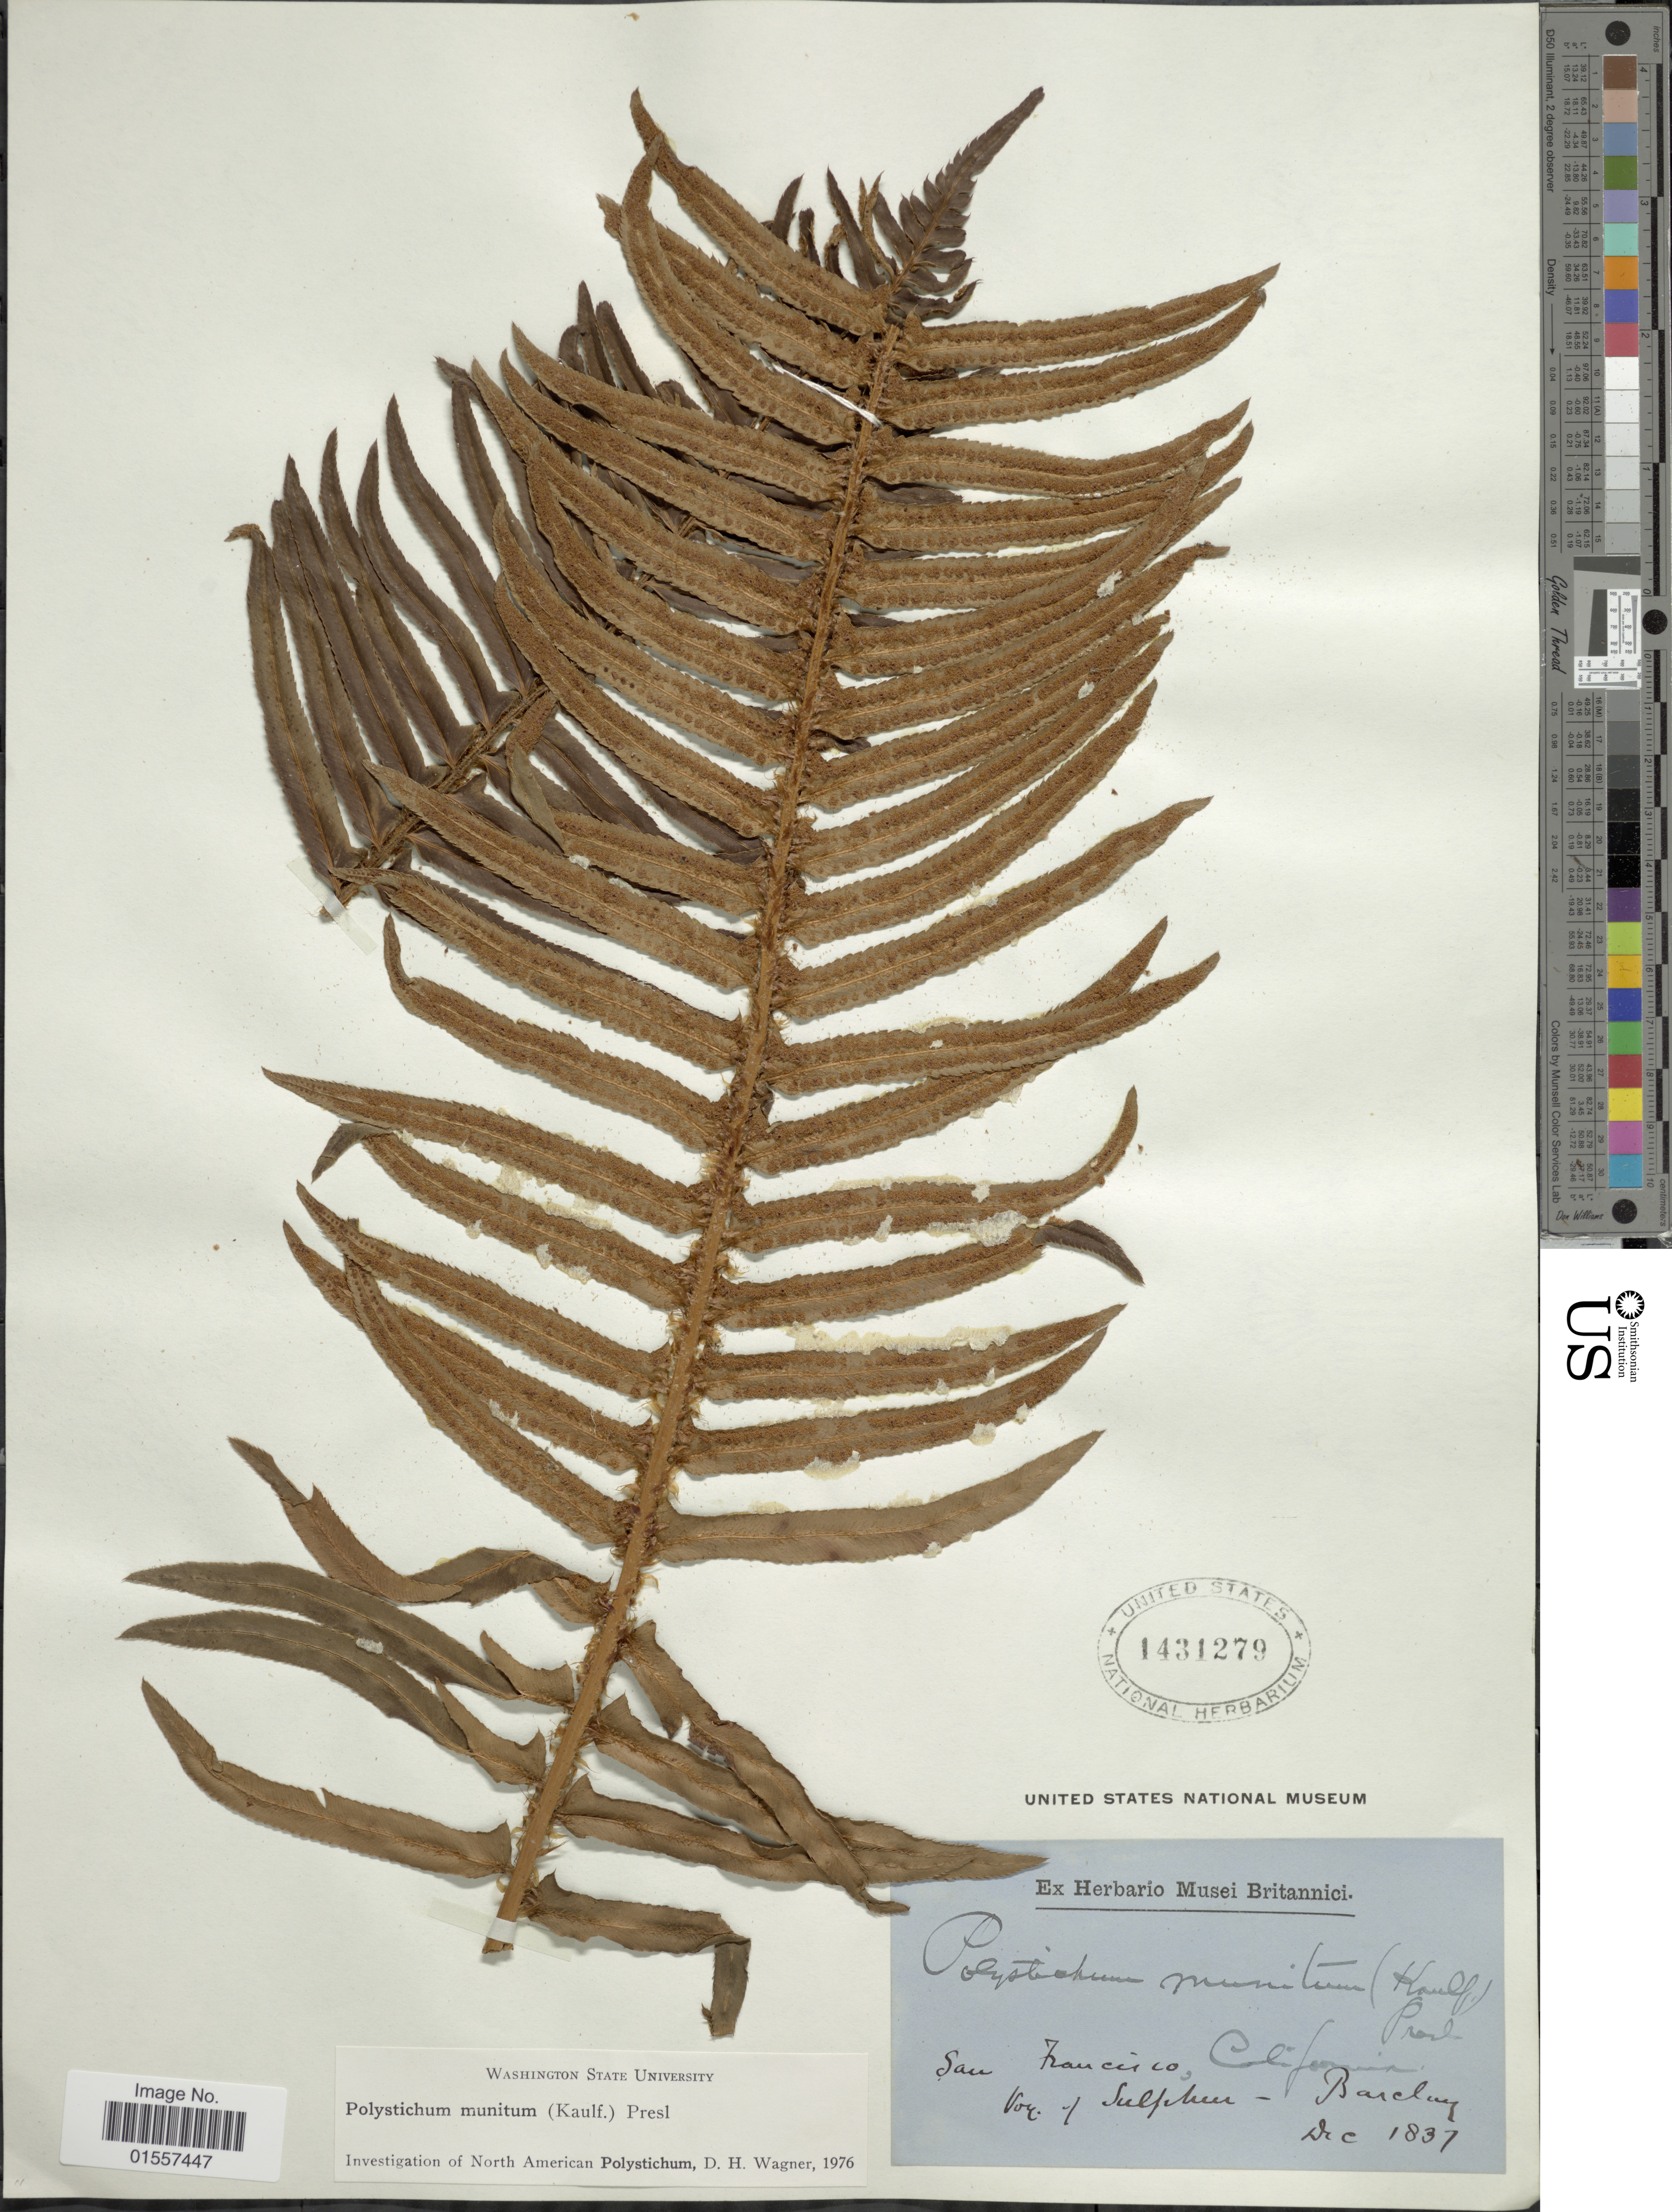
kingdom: Plantae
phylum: Tracheophyta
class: Polypodiopsida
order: Polypodiales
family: Dryopteridaceae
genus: Polystichum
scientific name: Polystichum munitum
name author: (Kaulf.) C. Presl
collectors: ex herb. Musei Britannici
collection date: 1837-12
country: United States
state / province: California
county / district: San Francisco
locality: San Francisco.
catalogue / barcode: US 1431279